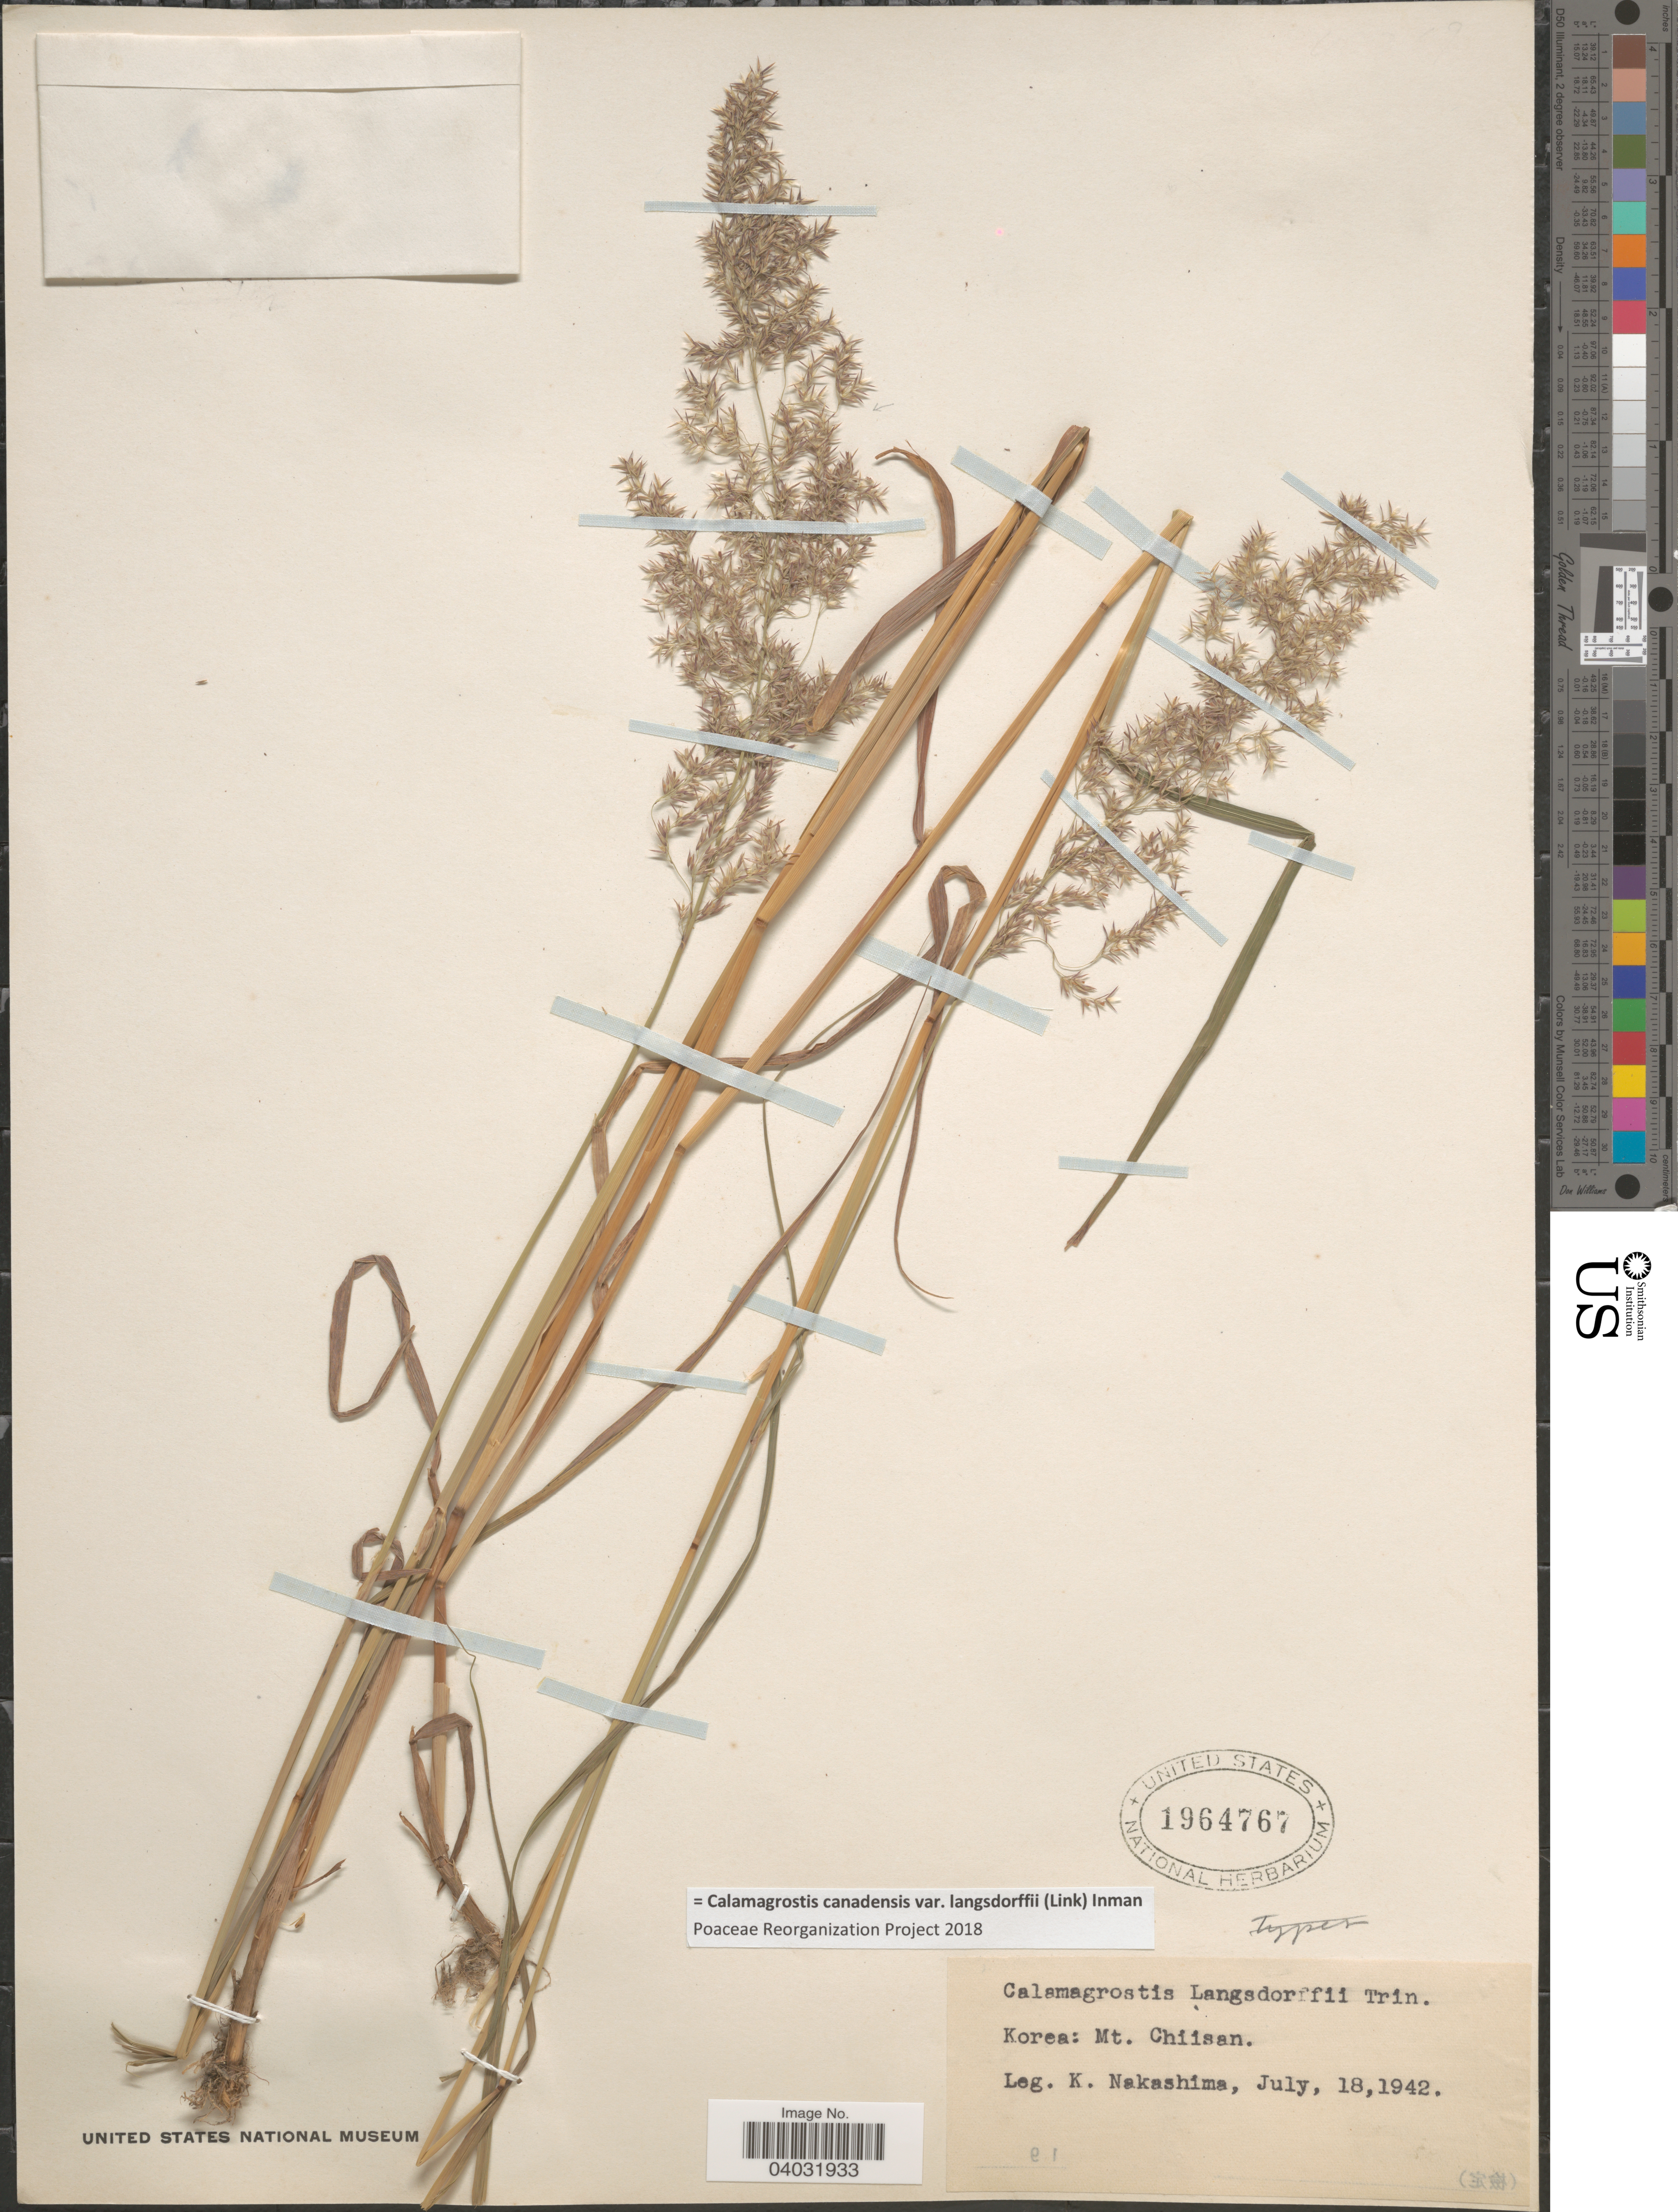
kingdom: Plantae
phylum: Tracheophyta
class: Liliopsida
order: Poales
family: Poaceae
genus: Calamagrostis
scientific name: Calamagrostis canadensis var. langsdorffii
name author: (Link) Inman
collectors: K. Nakashima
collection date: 1942-07-18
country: South Korea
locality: Mt. Chirisan.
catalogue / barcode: US 1964767